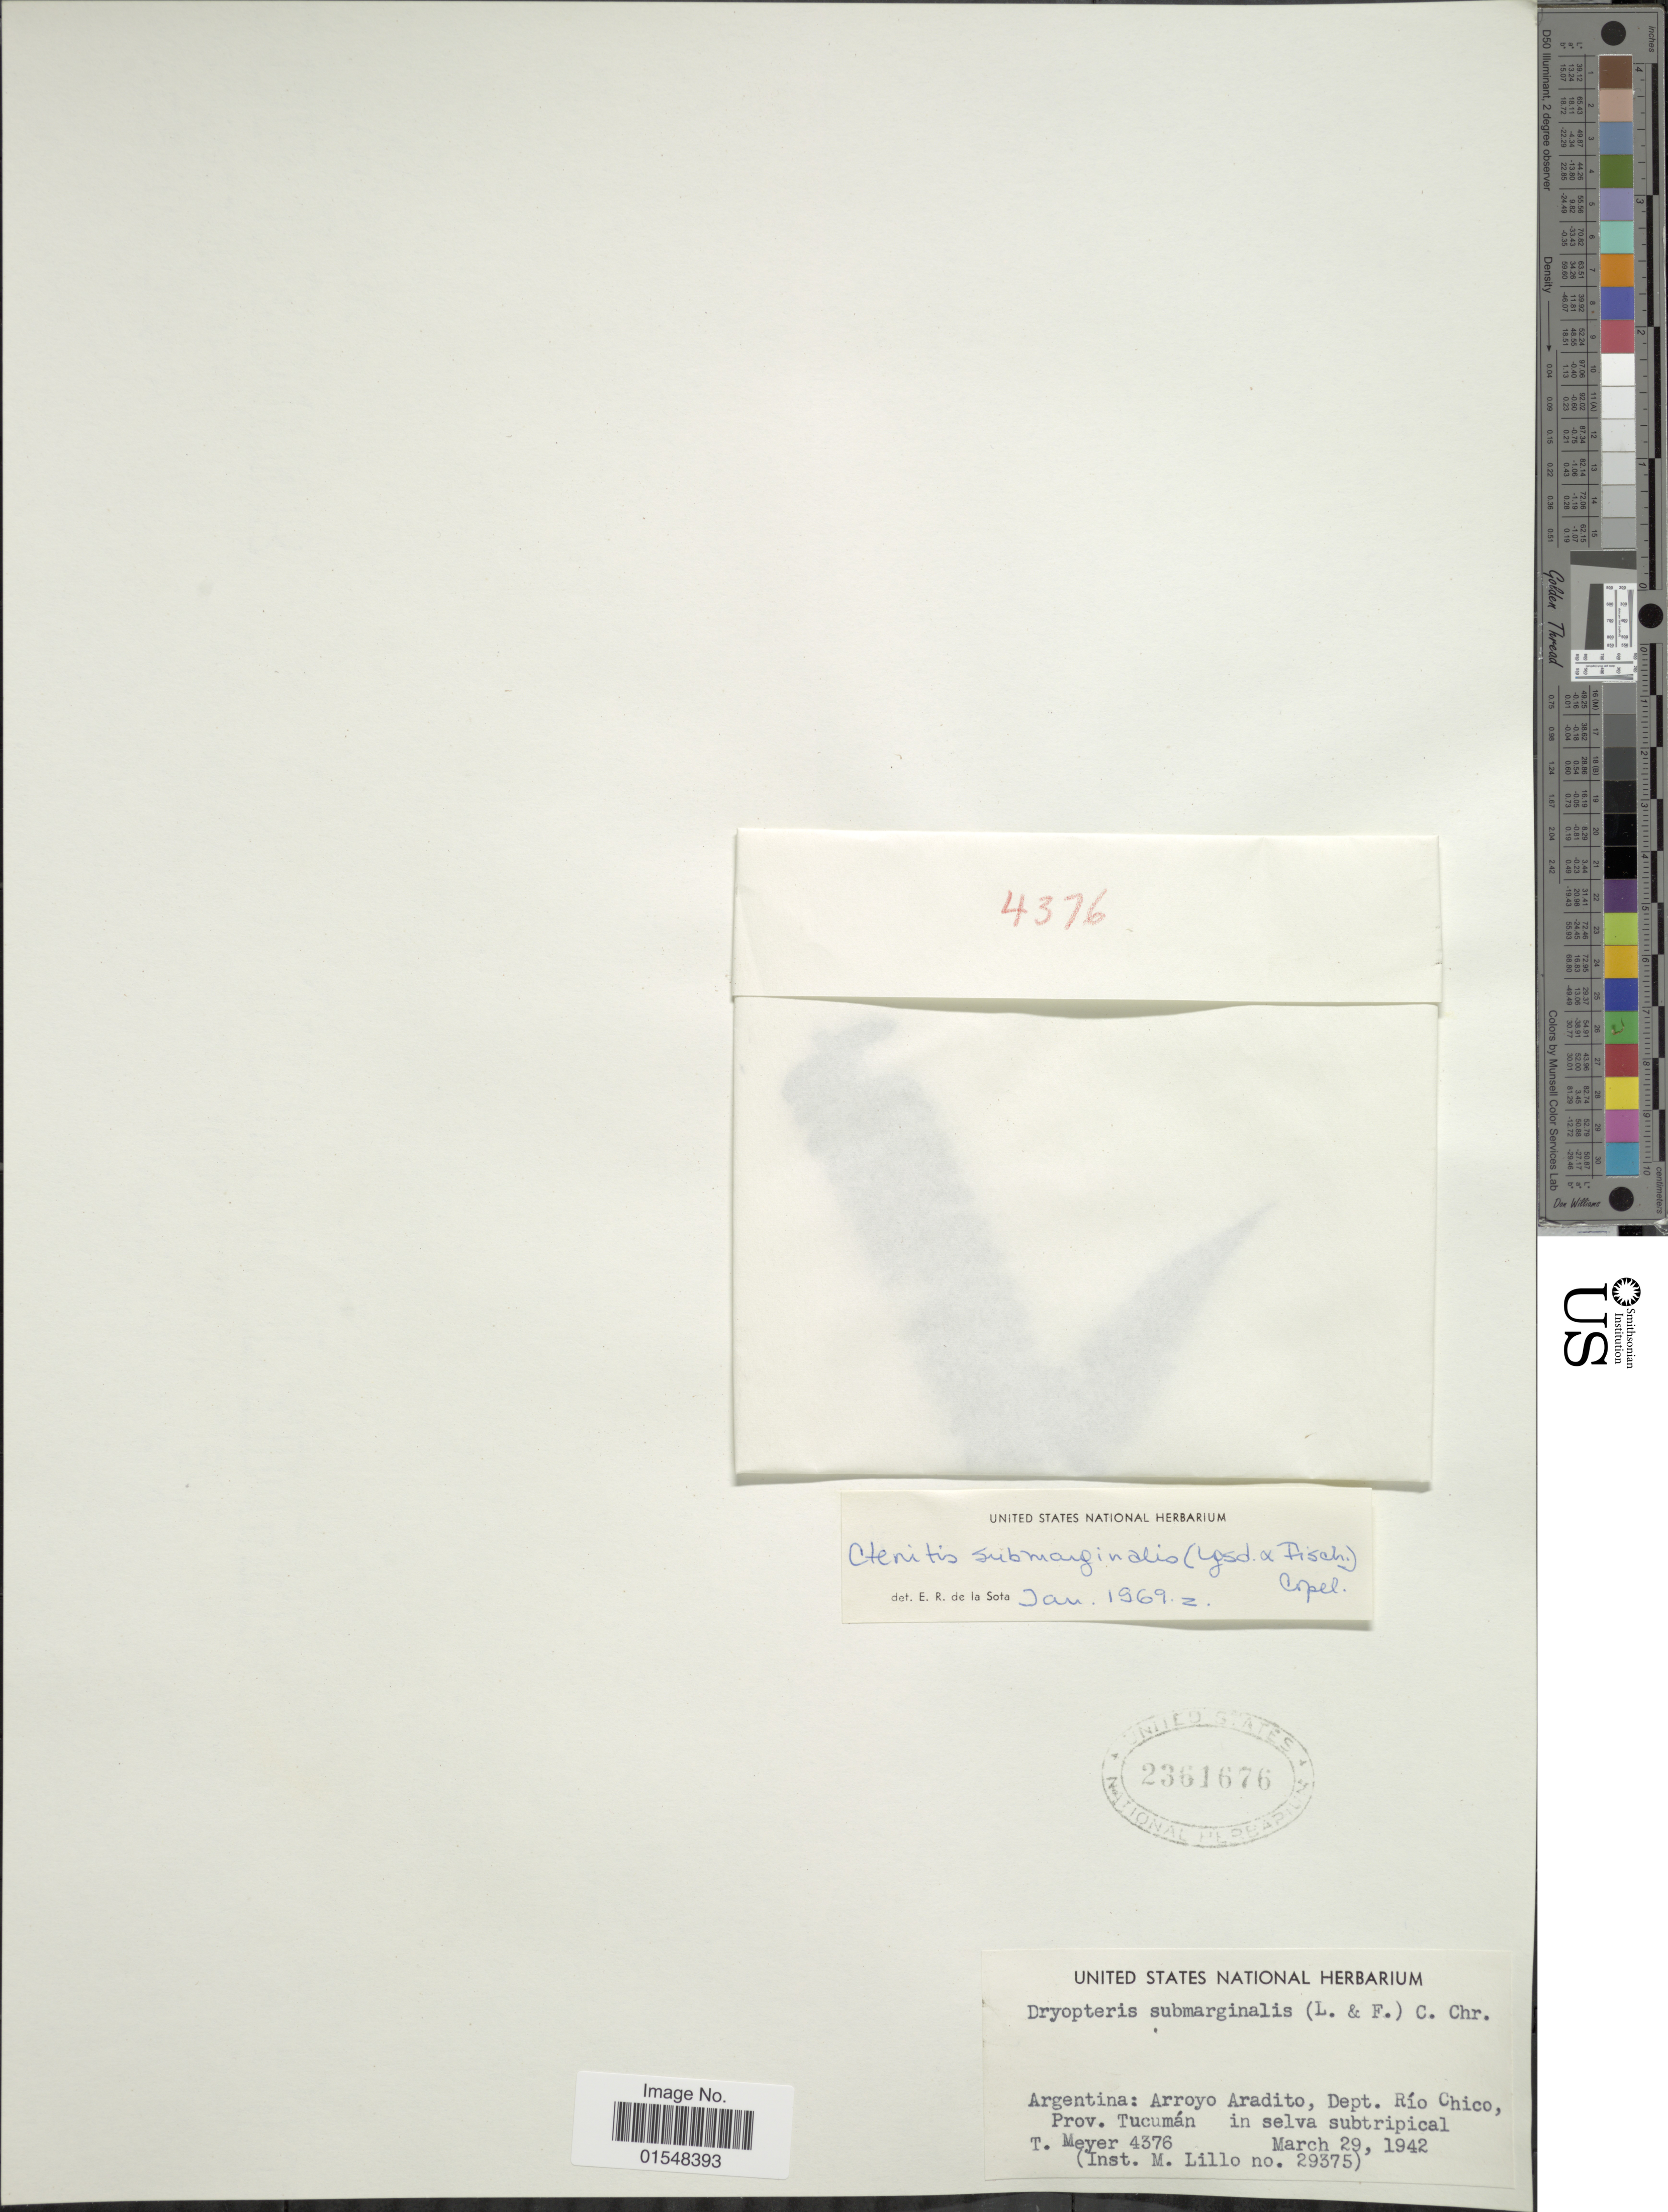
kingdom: Plantae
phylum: Tracheophyta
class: Polypodiopsida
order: Polypodiales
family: Dryopteridaceae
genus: Ctenitis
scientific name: Ctenitis submarginalis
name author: (Langsd. & Fisch.) Ching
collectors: T. Meyer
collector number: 4376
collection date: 1942-03-29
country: Argentina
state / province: Tucuman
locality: Arroyo Aradito, Dept. Río Chico, in selva subtropical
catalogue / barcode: US 2361676